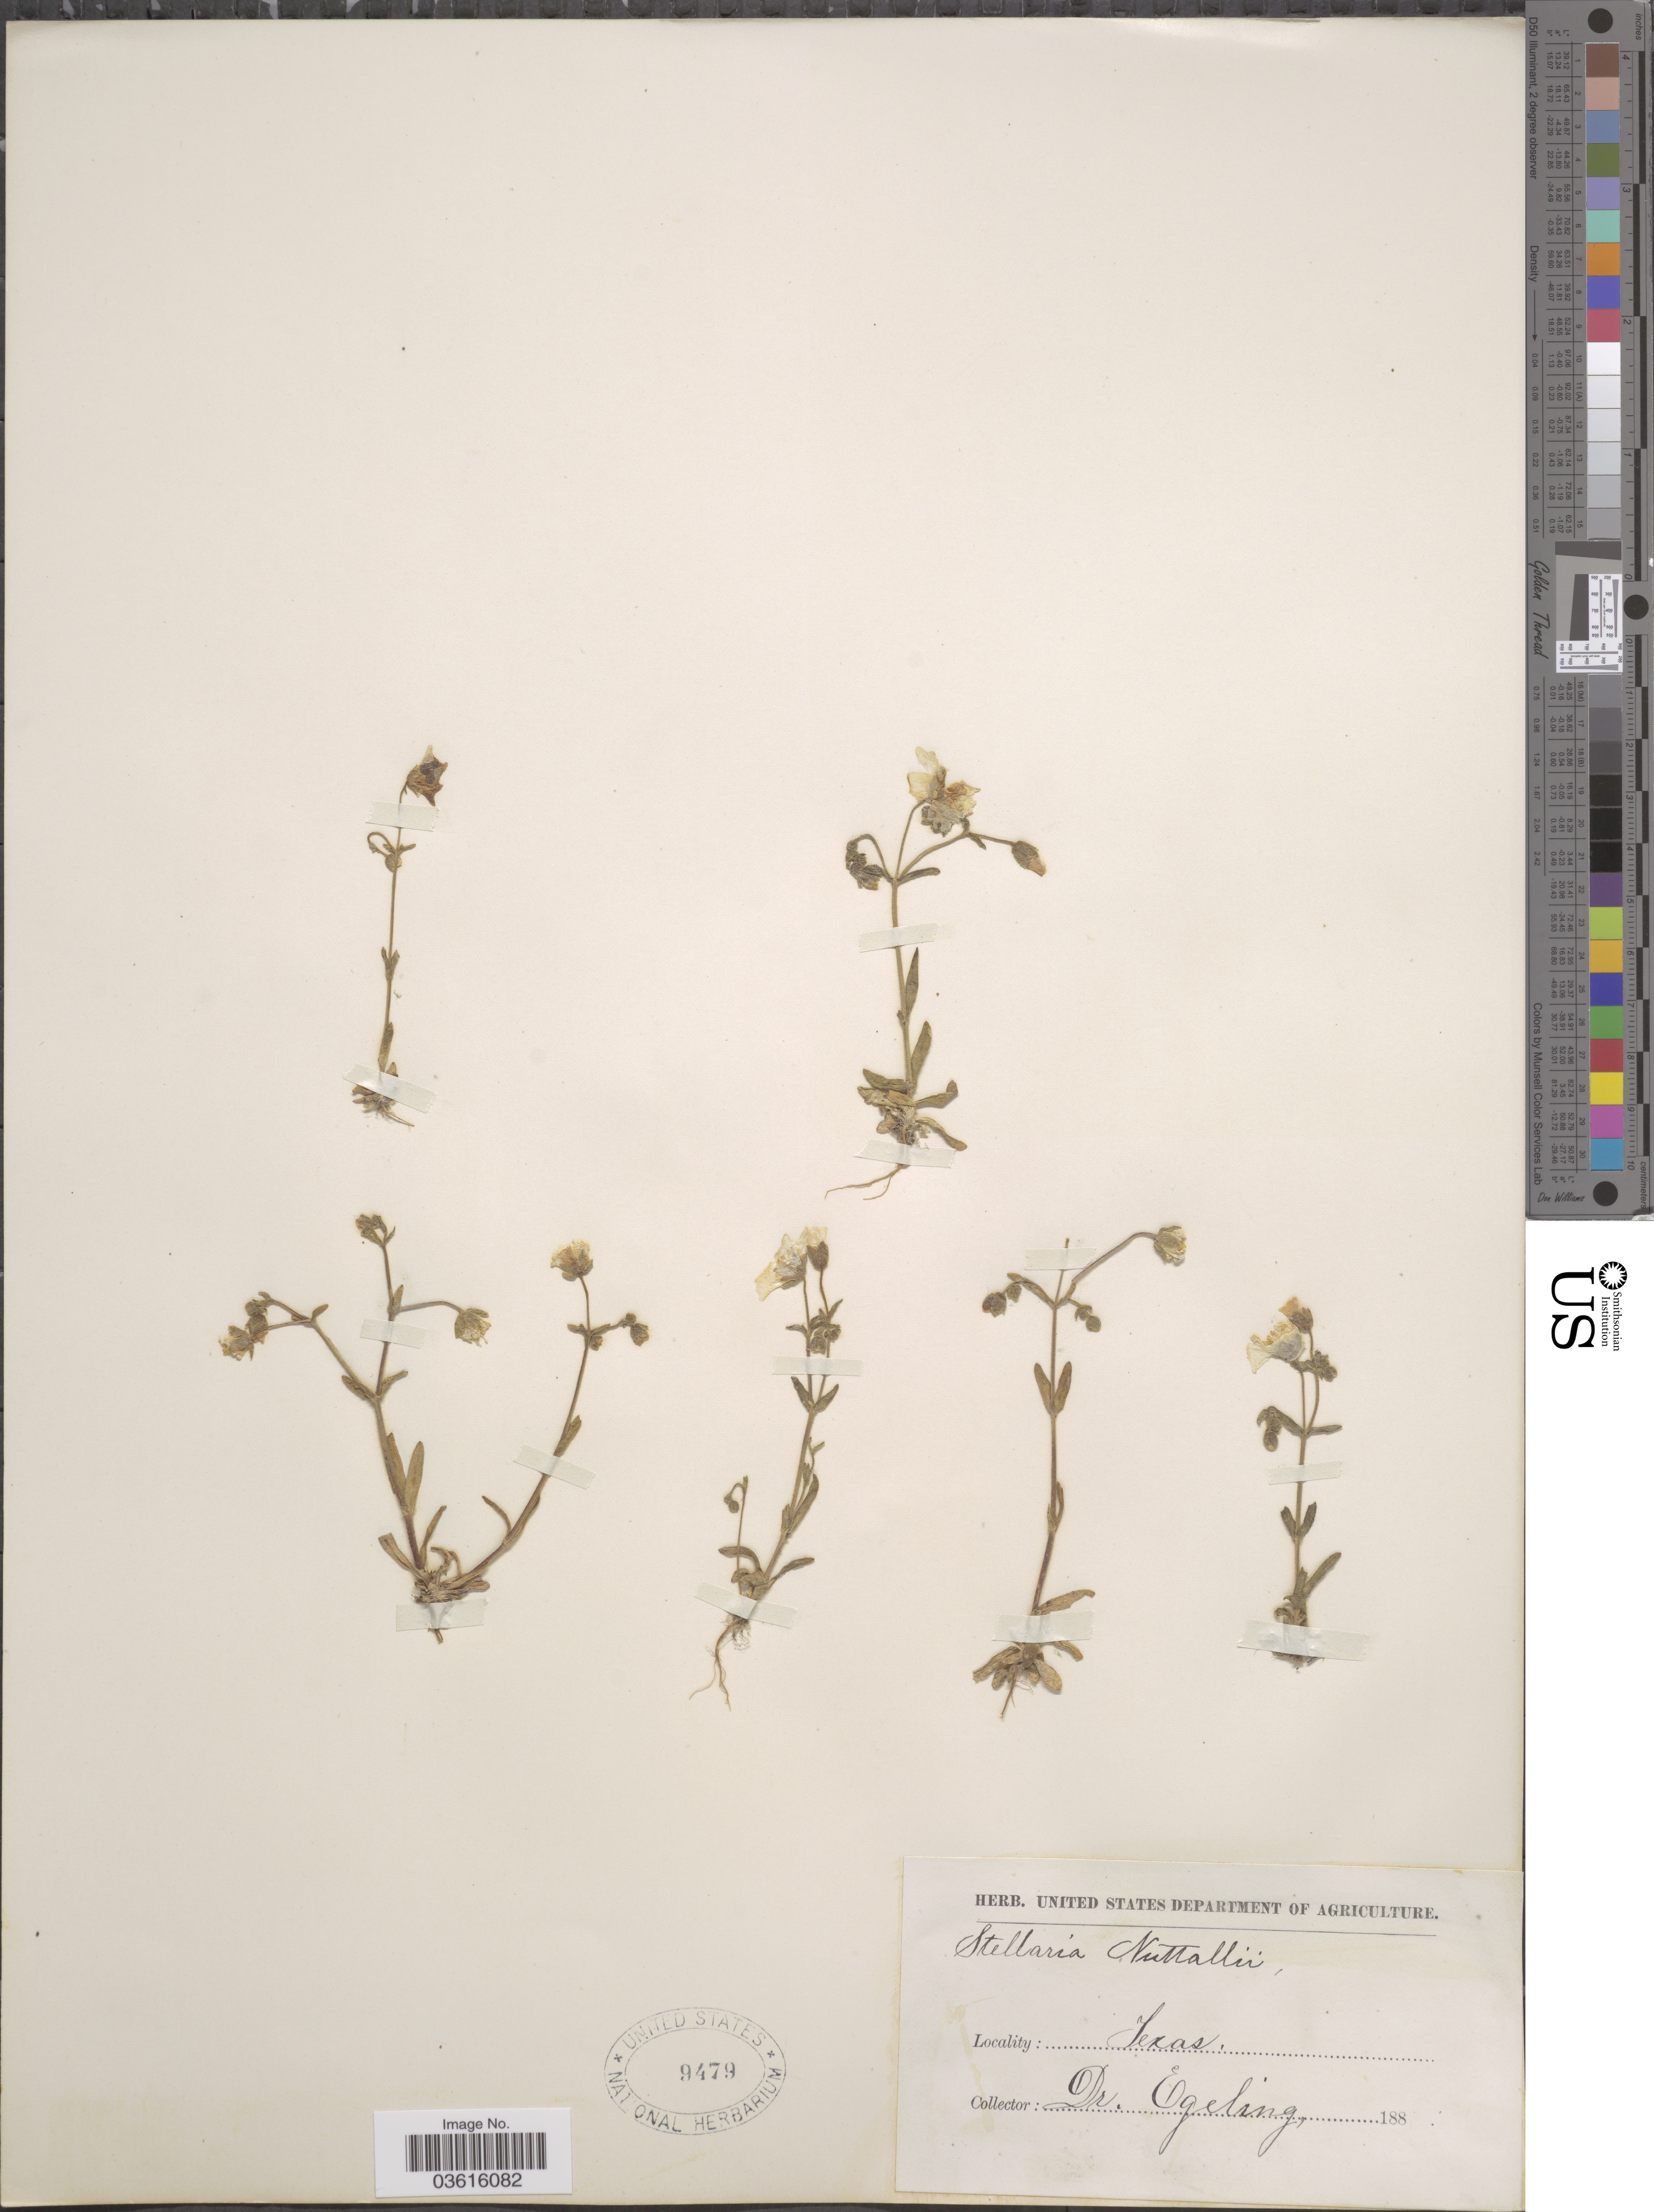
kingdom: Plantae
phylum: Tracheophyta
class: Magnoliopsida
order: Caryophyllales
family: Caryophyllaceae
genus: Minuartia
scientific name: Minuartia drummondii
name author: (Shinners) McNeill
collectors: Egeling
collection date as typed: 188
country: United States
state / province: Texas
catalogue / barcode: US 9479